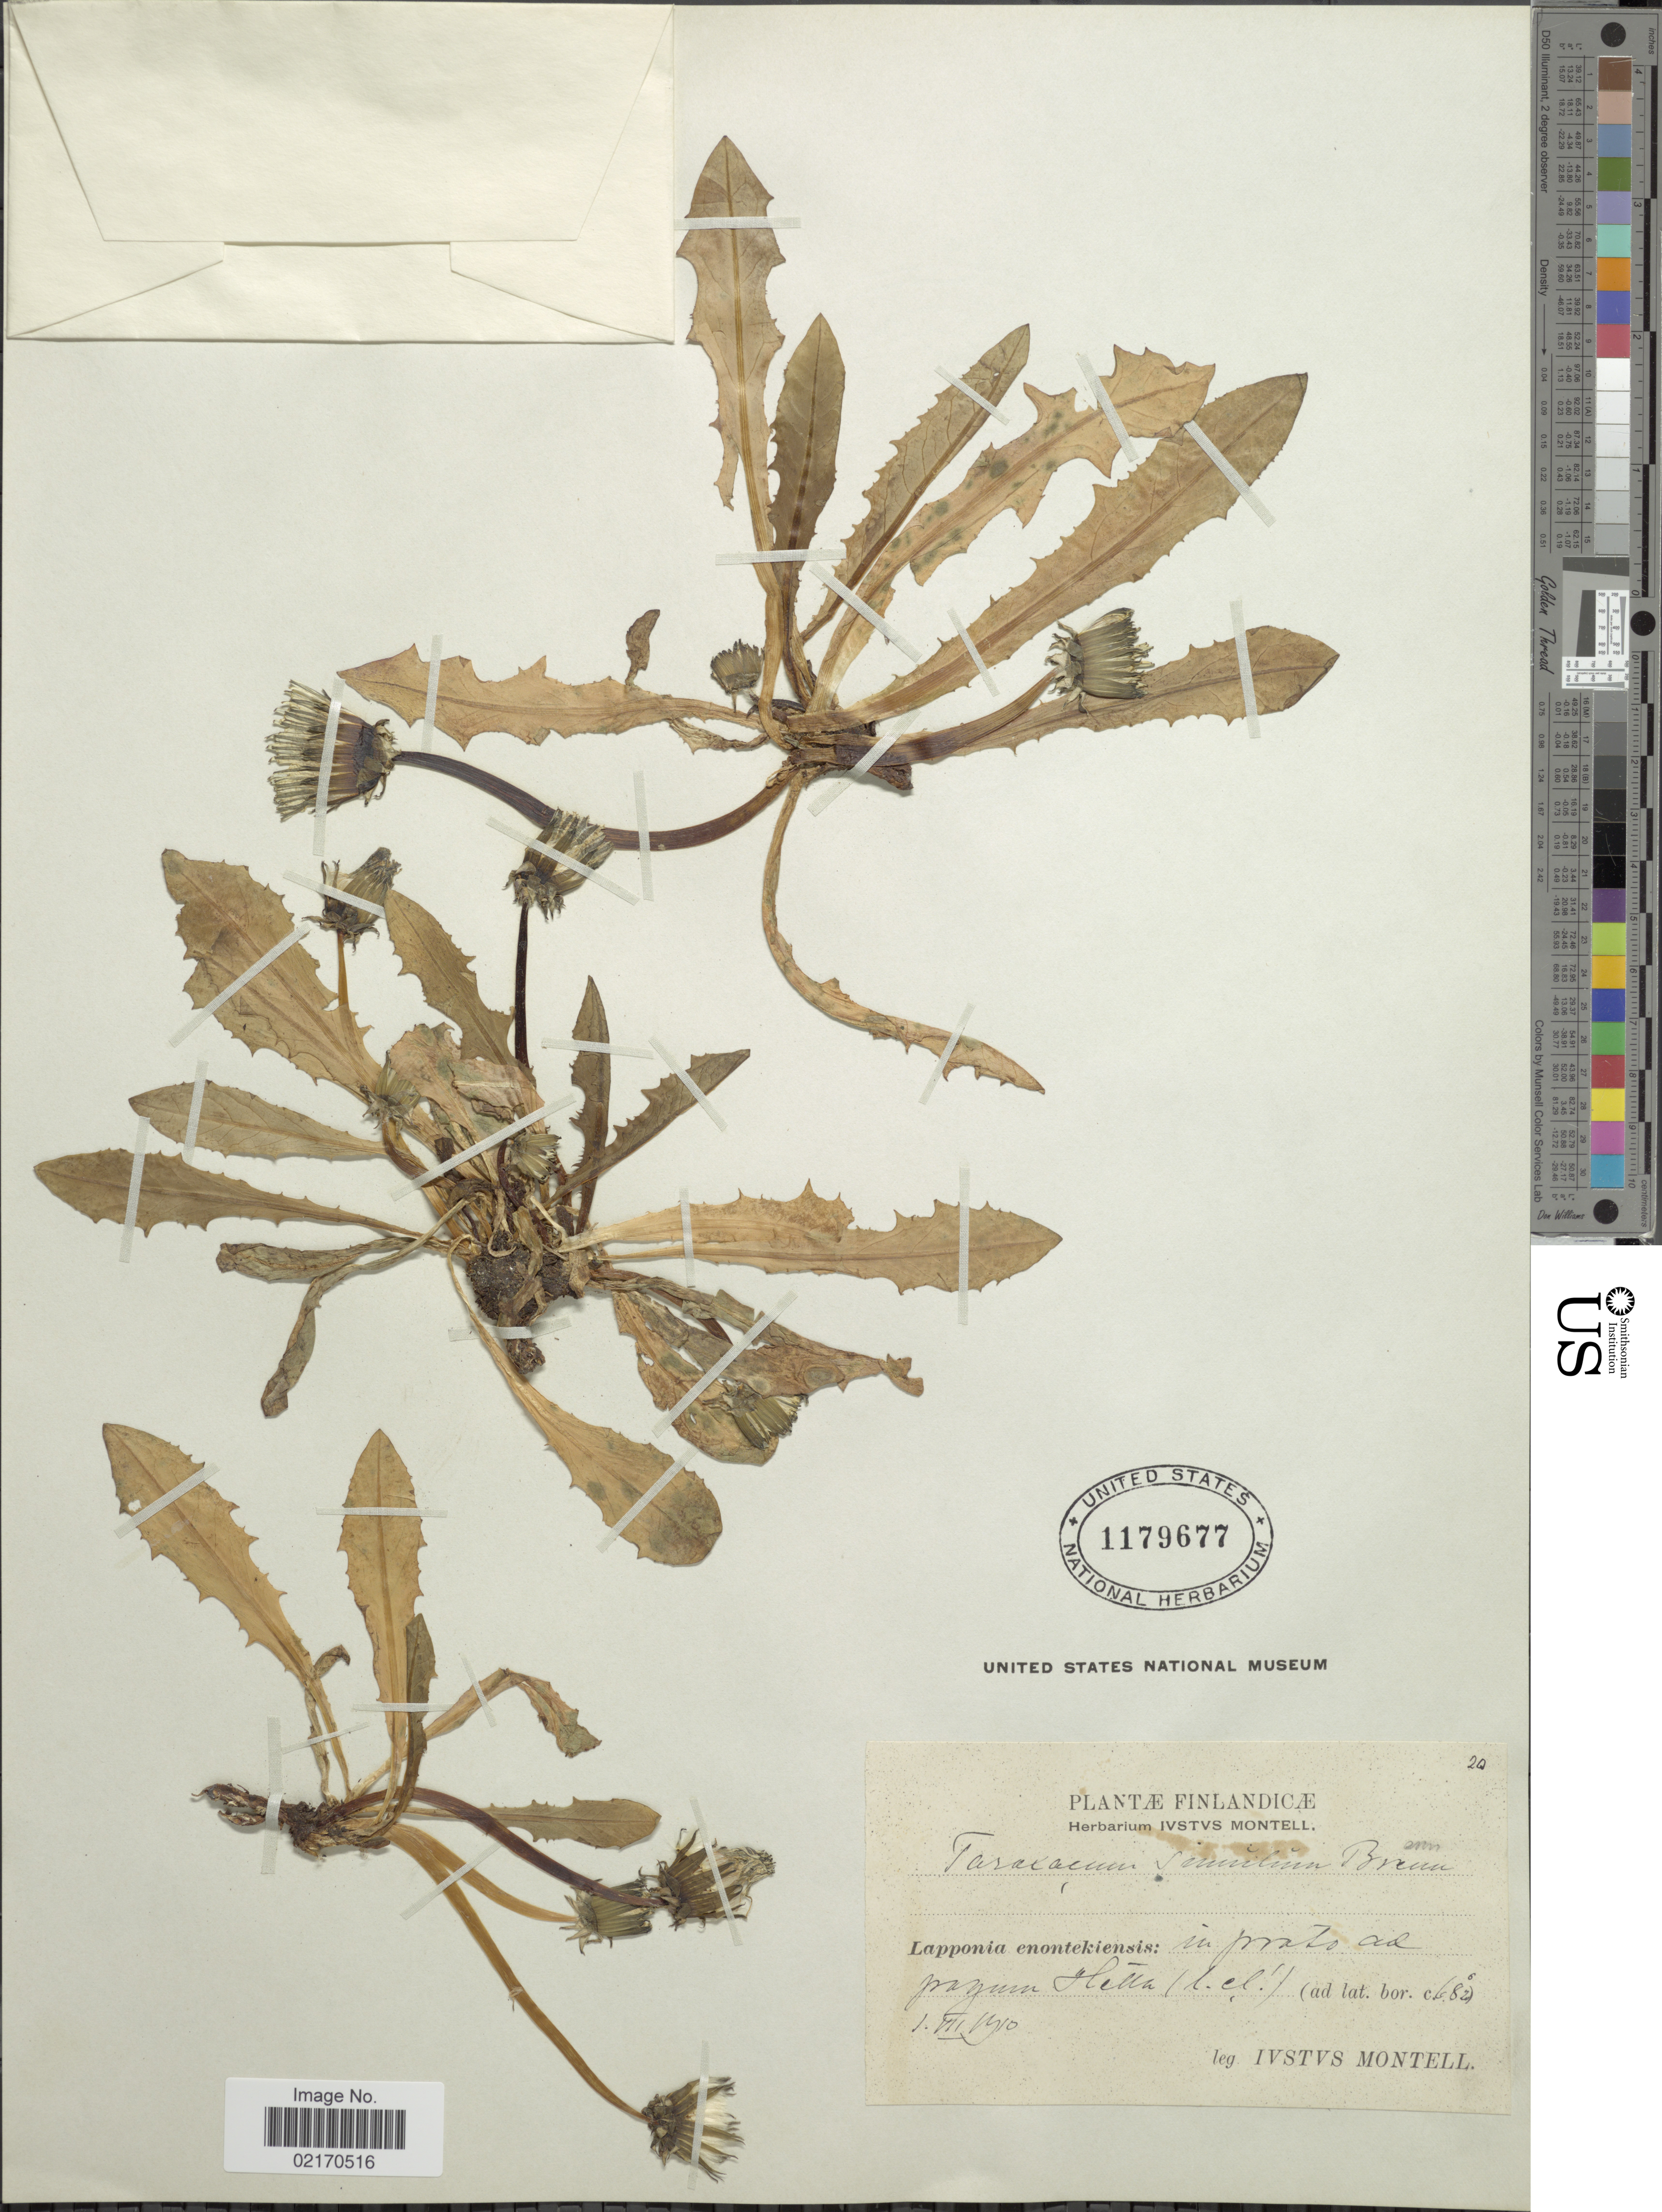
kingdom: Plantae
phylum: Tracheophyta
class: Magnoliopsida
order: Asterales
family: Asteraceae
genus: Taraxacum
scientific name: Taraxacum simulum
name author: Brenner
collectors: I. Montell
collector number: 20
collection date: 1910-07-01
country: Finland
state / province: Lappi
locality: Hetta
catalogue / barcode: US 1179677